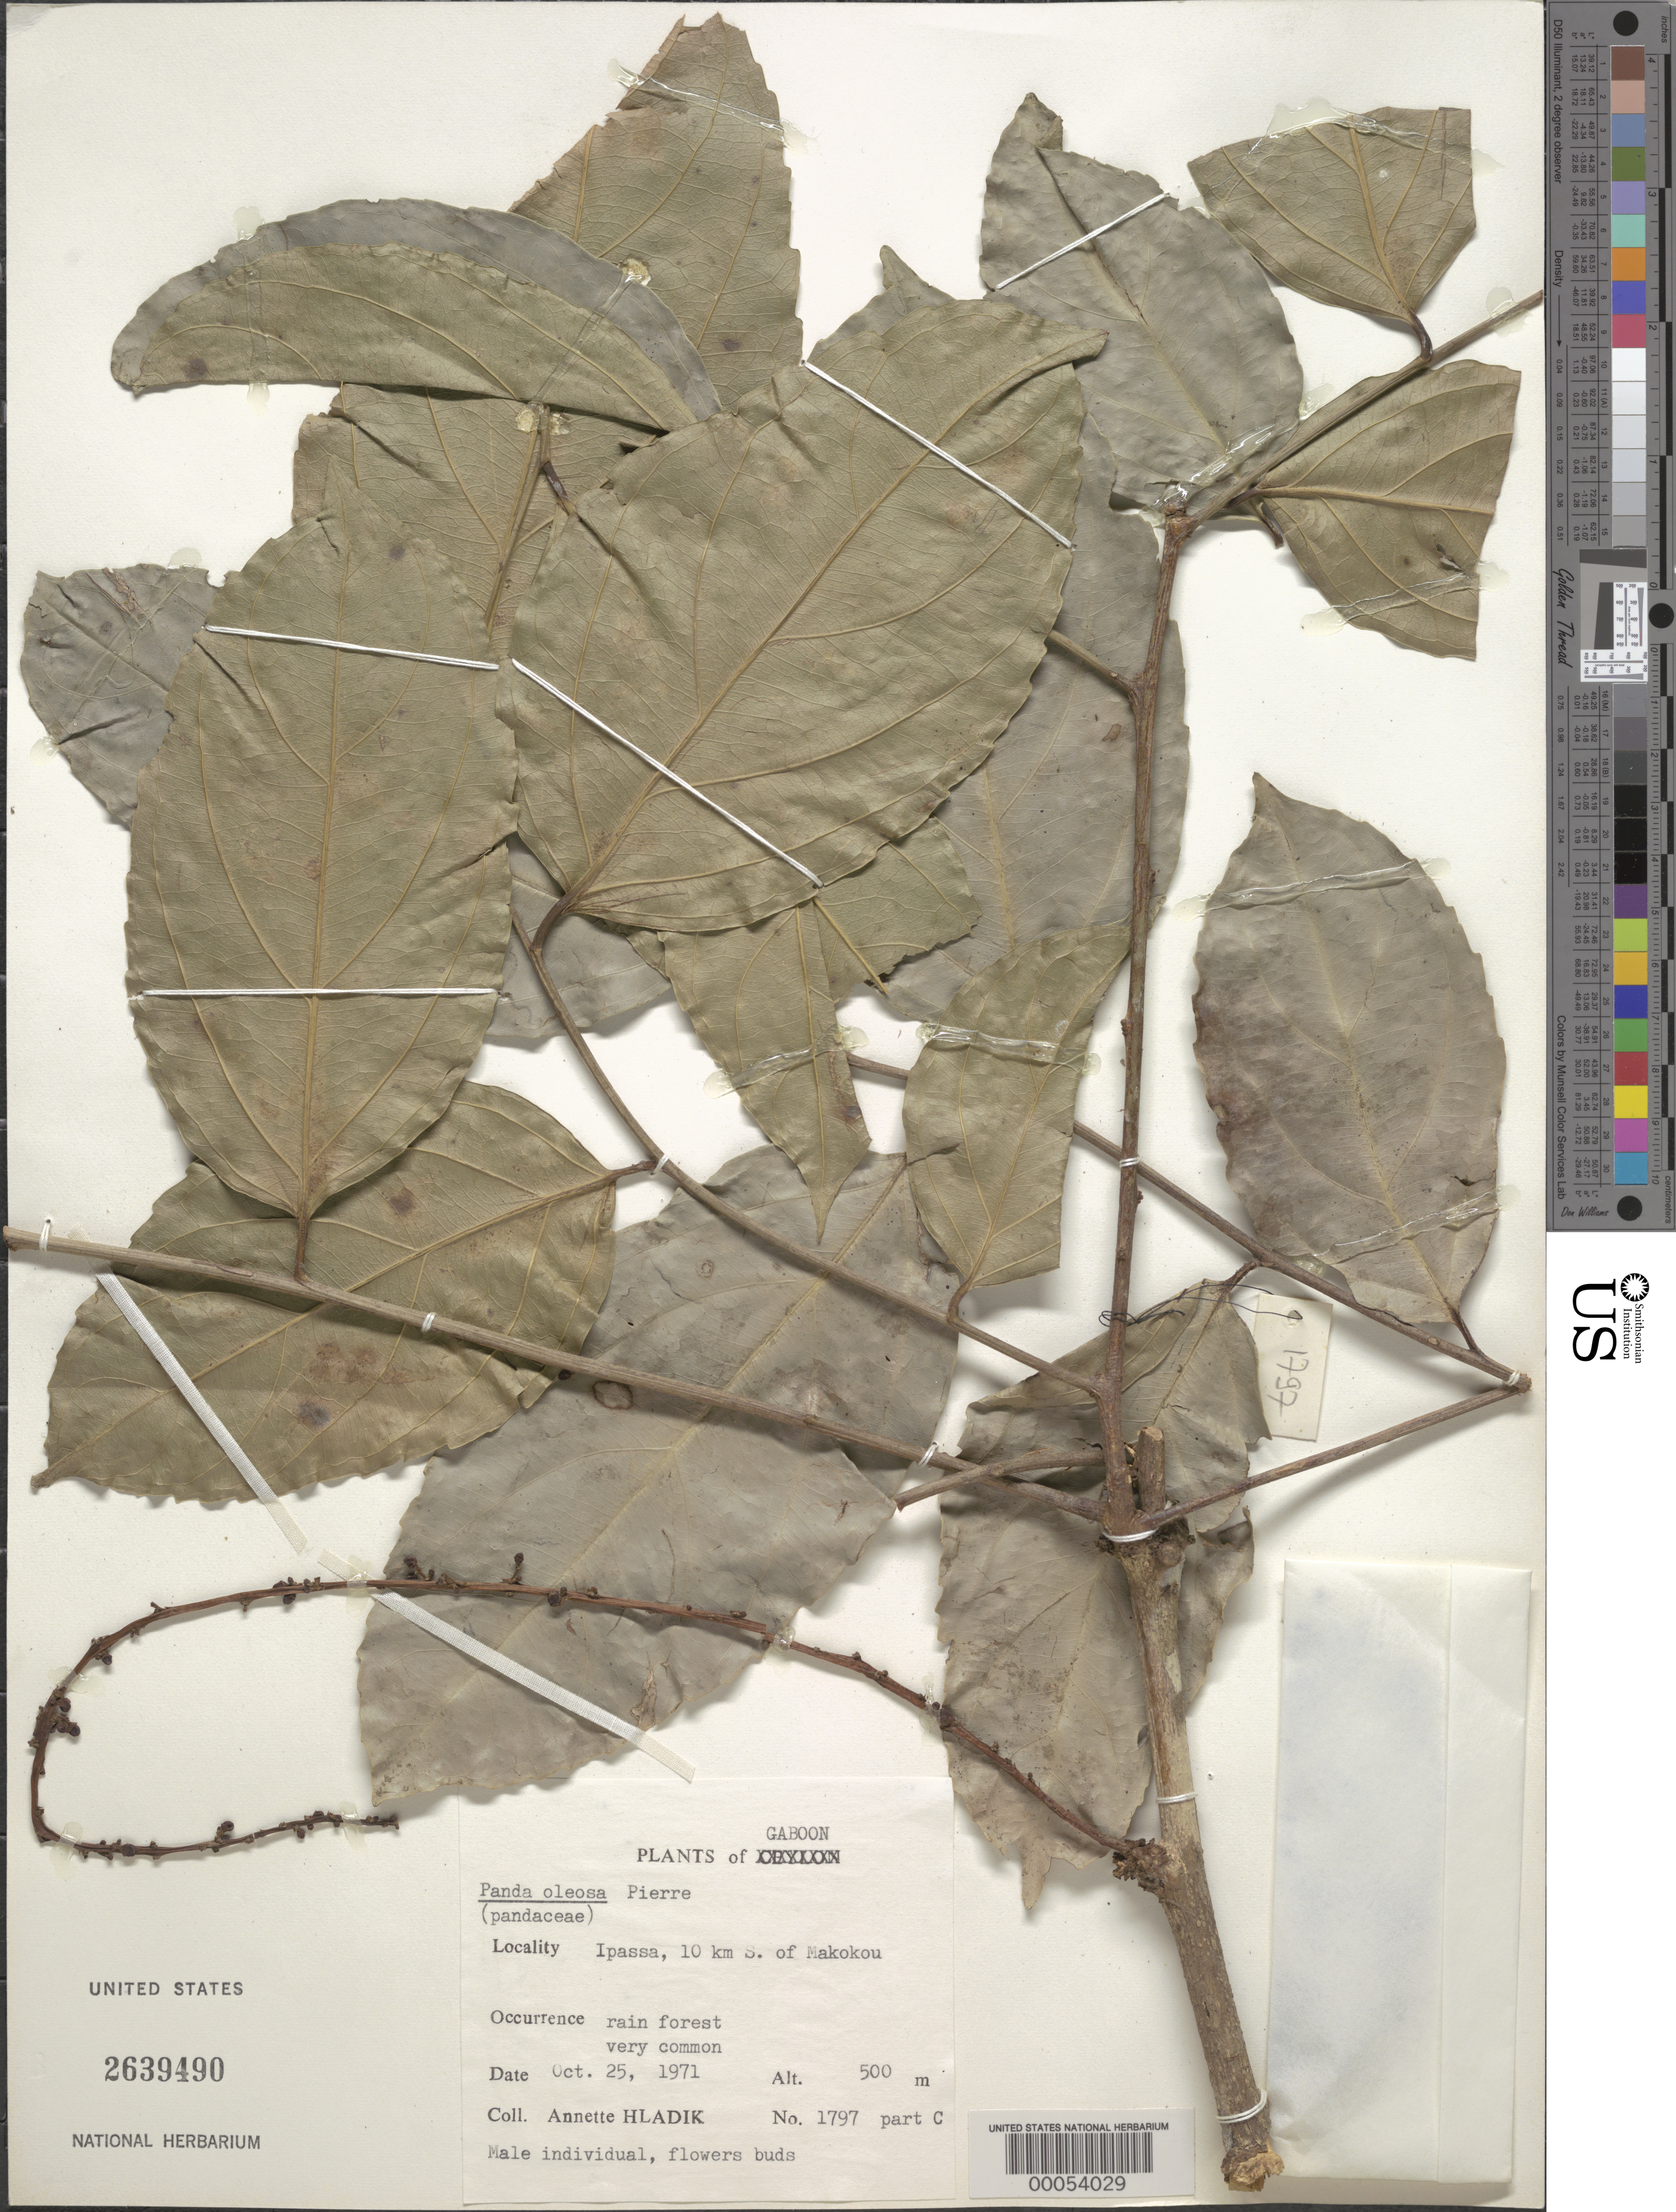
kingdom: Plantae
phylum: Tracheophyta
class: Magnoliopsida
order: Malpighiales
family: Pandaceae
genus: Panda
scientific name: Panda oleosa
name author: Pierre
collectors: A. Hladik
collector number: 1797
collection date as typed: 25 Oct 1971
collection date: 1971-10-25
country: Gabon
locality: Ipassa, 10 km S of Makokou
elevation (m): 500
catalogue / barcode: US 2639490